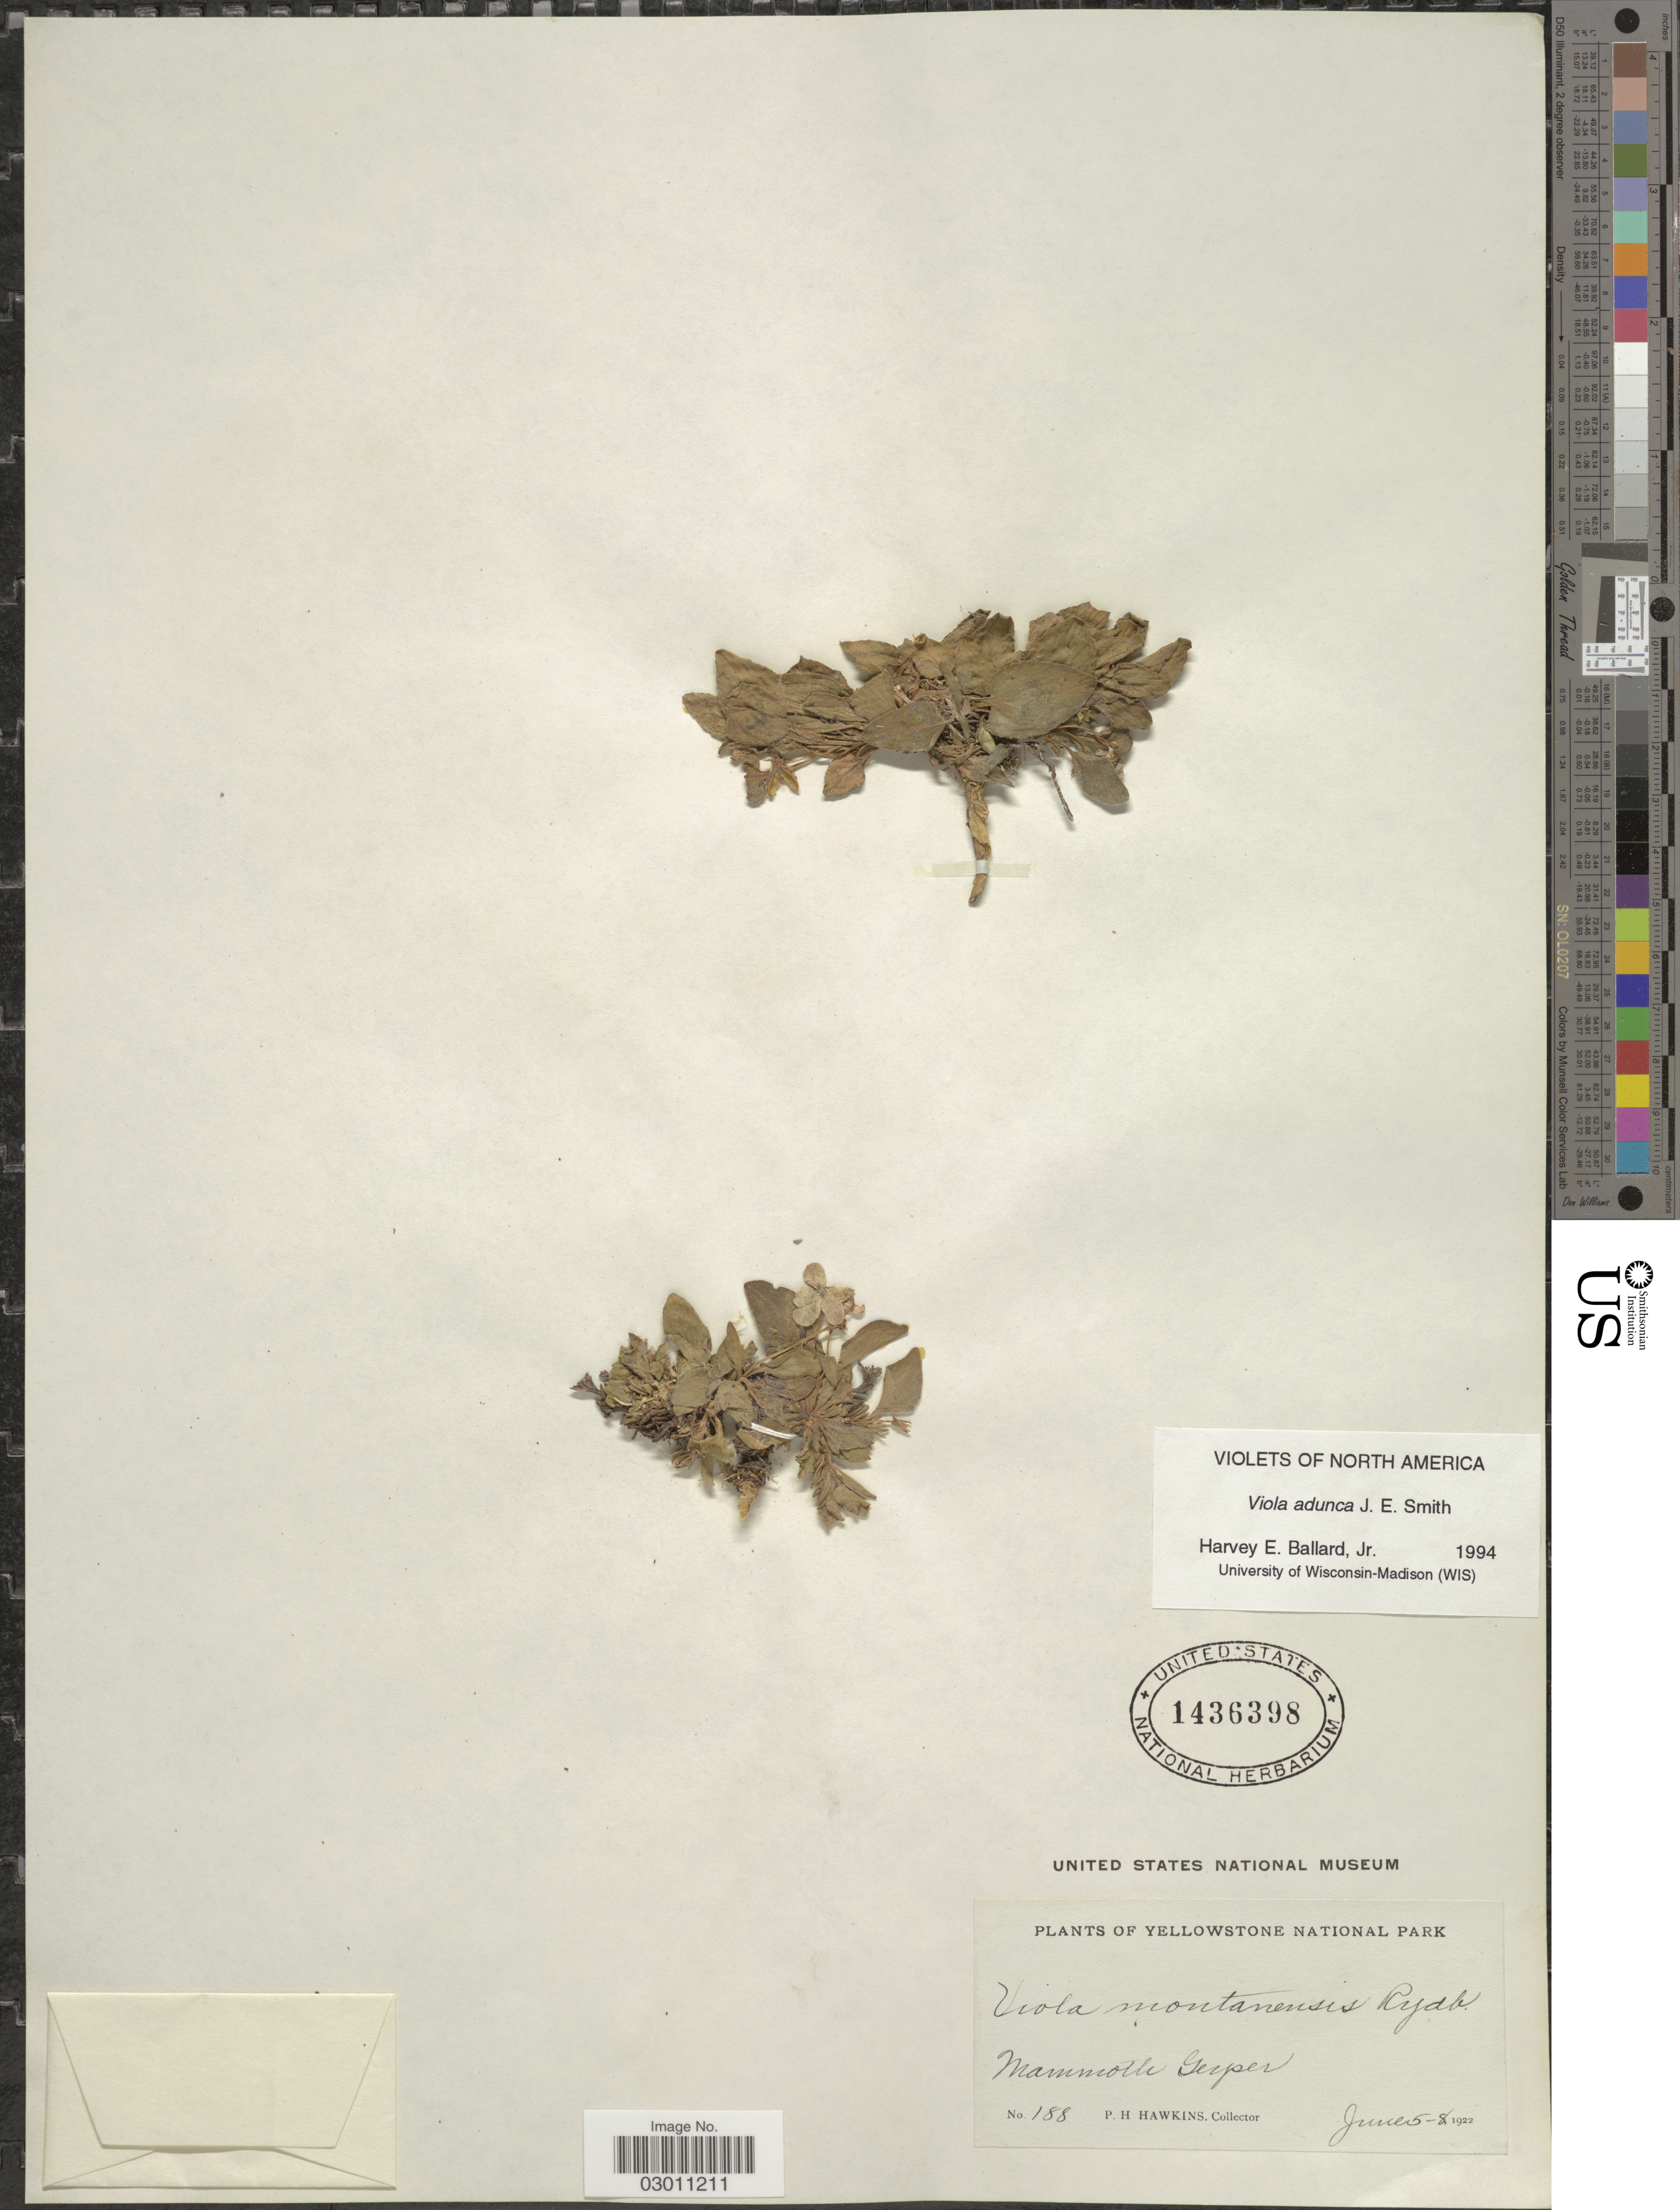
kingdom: Plantae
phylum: Tracheophyta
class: Magnoliopsida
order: Malpighiales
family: Violaceae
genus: Viola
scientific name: Viola adunca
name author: Sm.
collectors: P. Hawkins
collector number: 188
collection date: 1922-06-05/1922-06-08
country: United States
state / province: Wyoming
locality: Yellowstone National Park. Mammoth Geyser.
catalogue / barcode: US 1436398